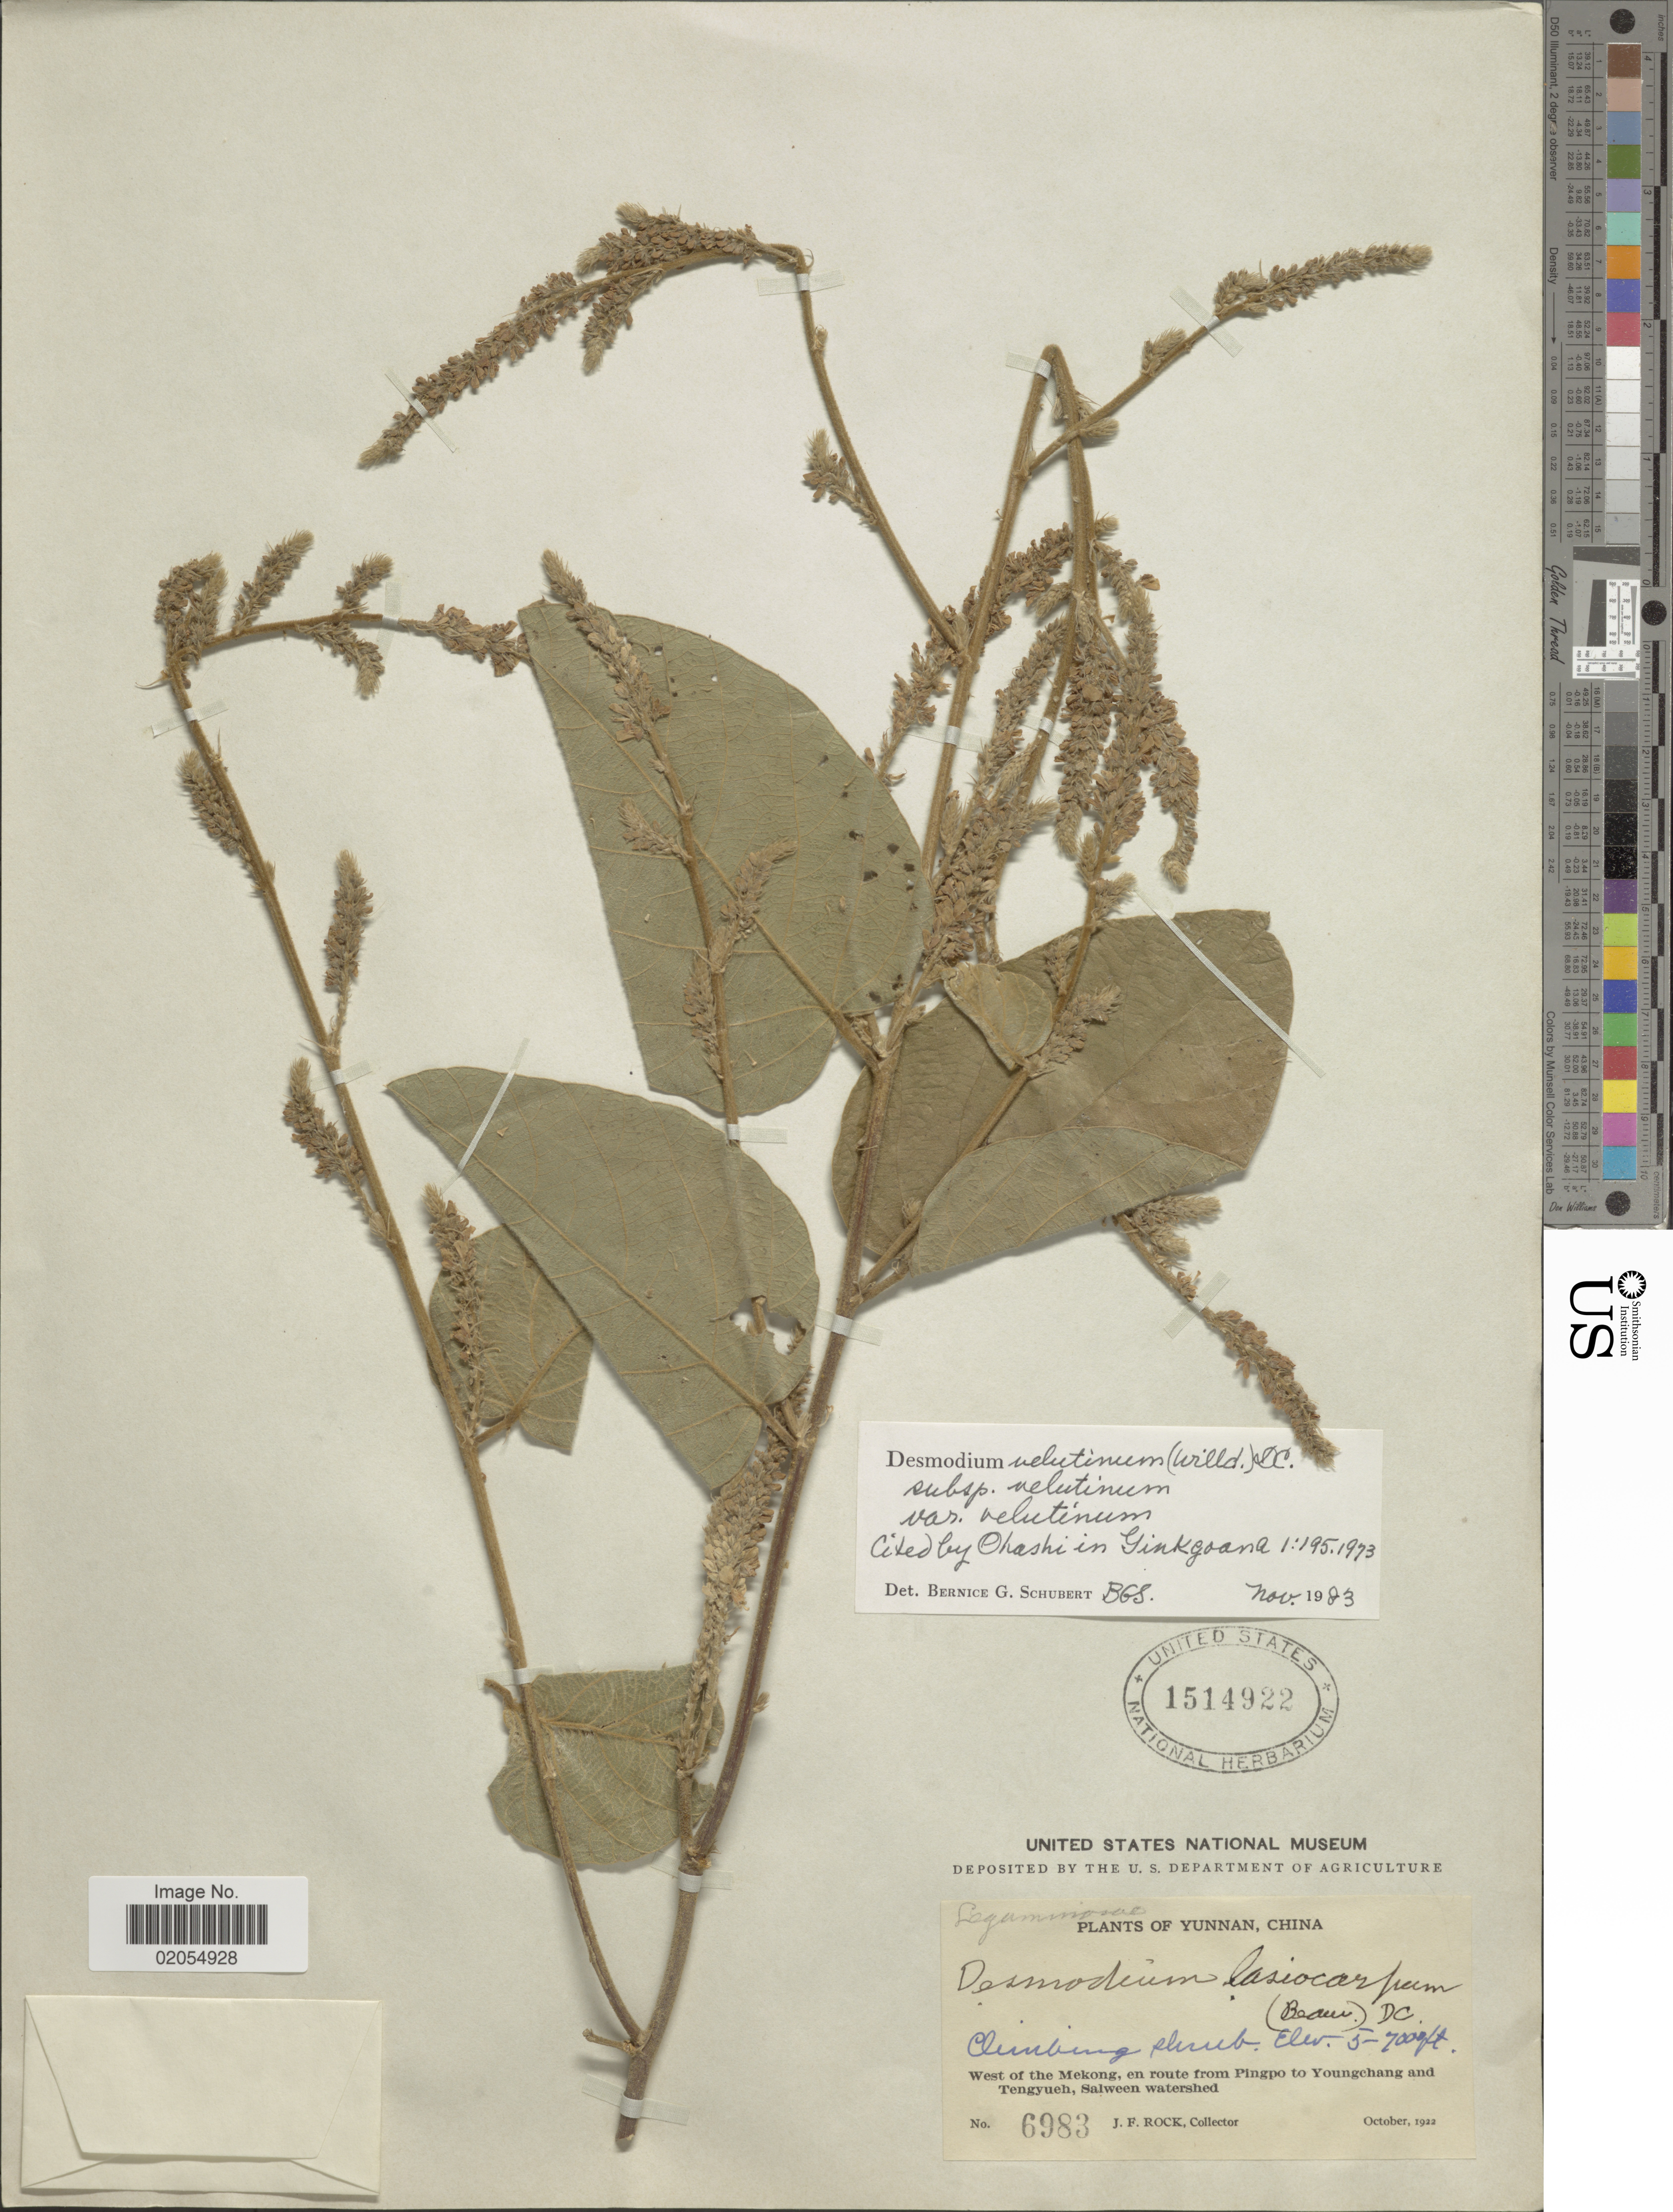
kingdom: Plantae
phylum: Tracheophyta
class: Magnoliopsida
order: Fabales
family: Fabaceae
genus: Polhillides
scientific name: Polhillides velutina subsp. velutina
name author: (Willd.) H. Ohashi & K. Ohashi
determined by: Strong, Mark T., (BOT), Smithsonian Institution - National Museum of Natural History (UNITED STATES)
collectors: J. Rock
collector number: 6983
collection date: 1922-10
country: China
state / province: Yunnan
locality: West of the Mekong, en route from Pingo to Youngchang and Tengyueh, Salween watershed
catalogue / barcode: US 1514922